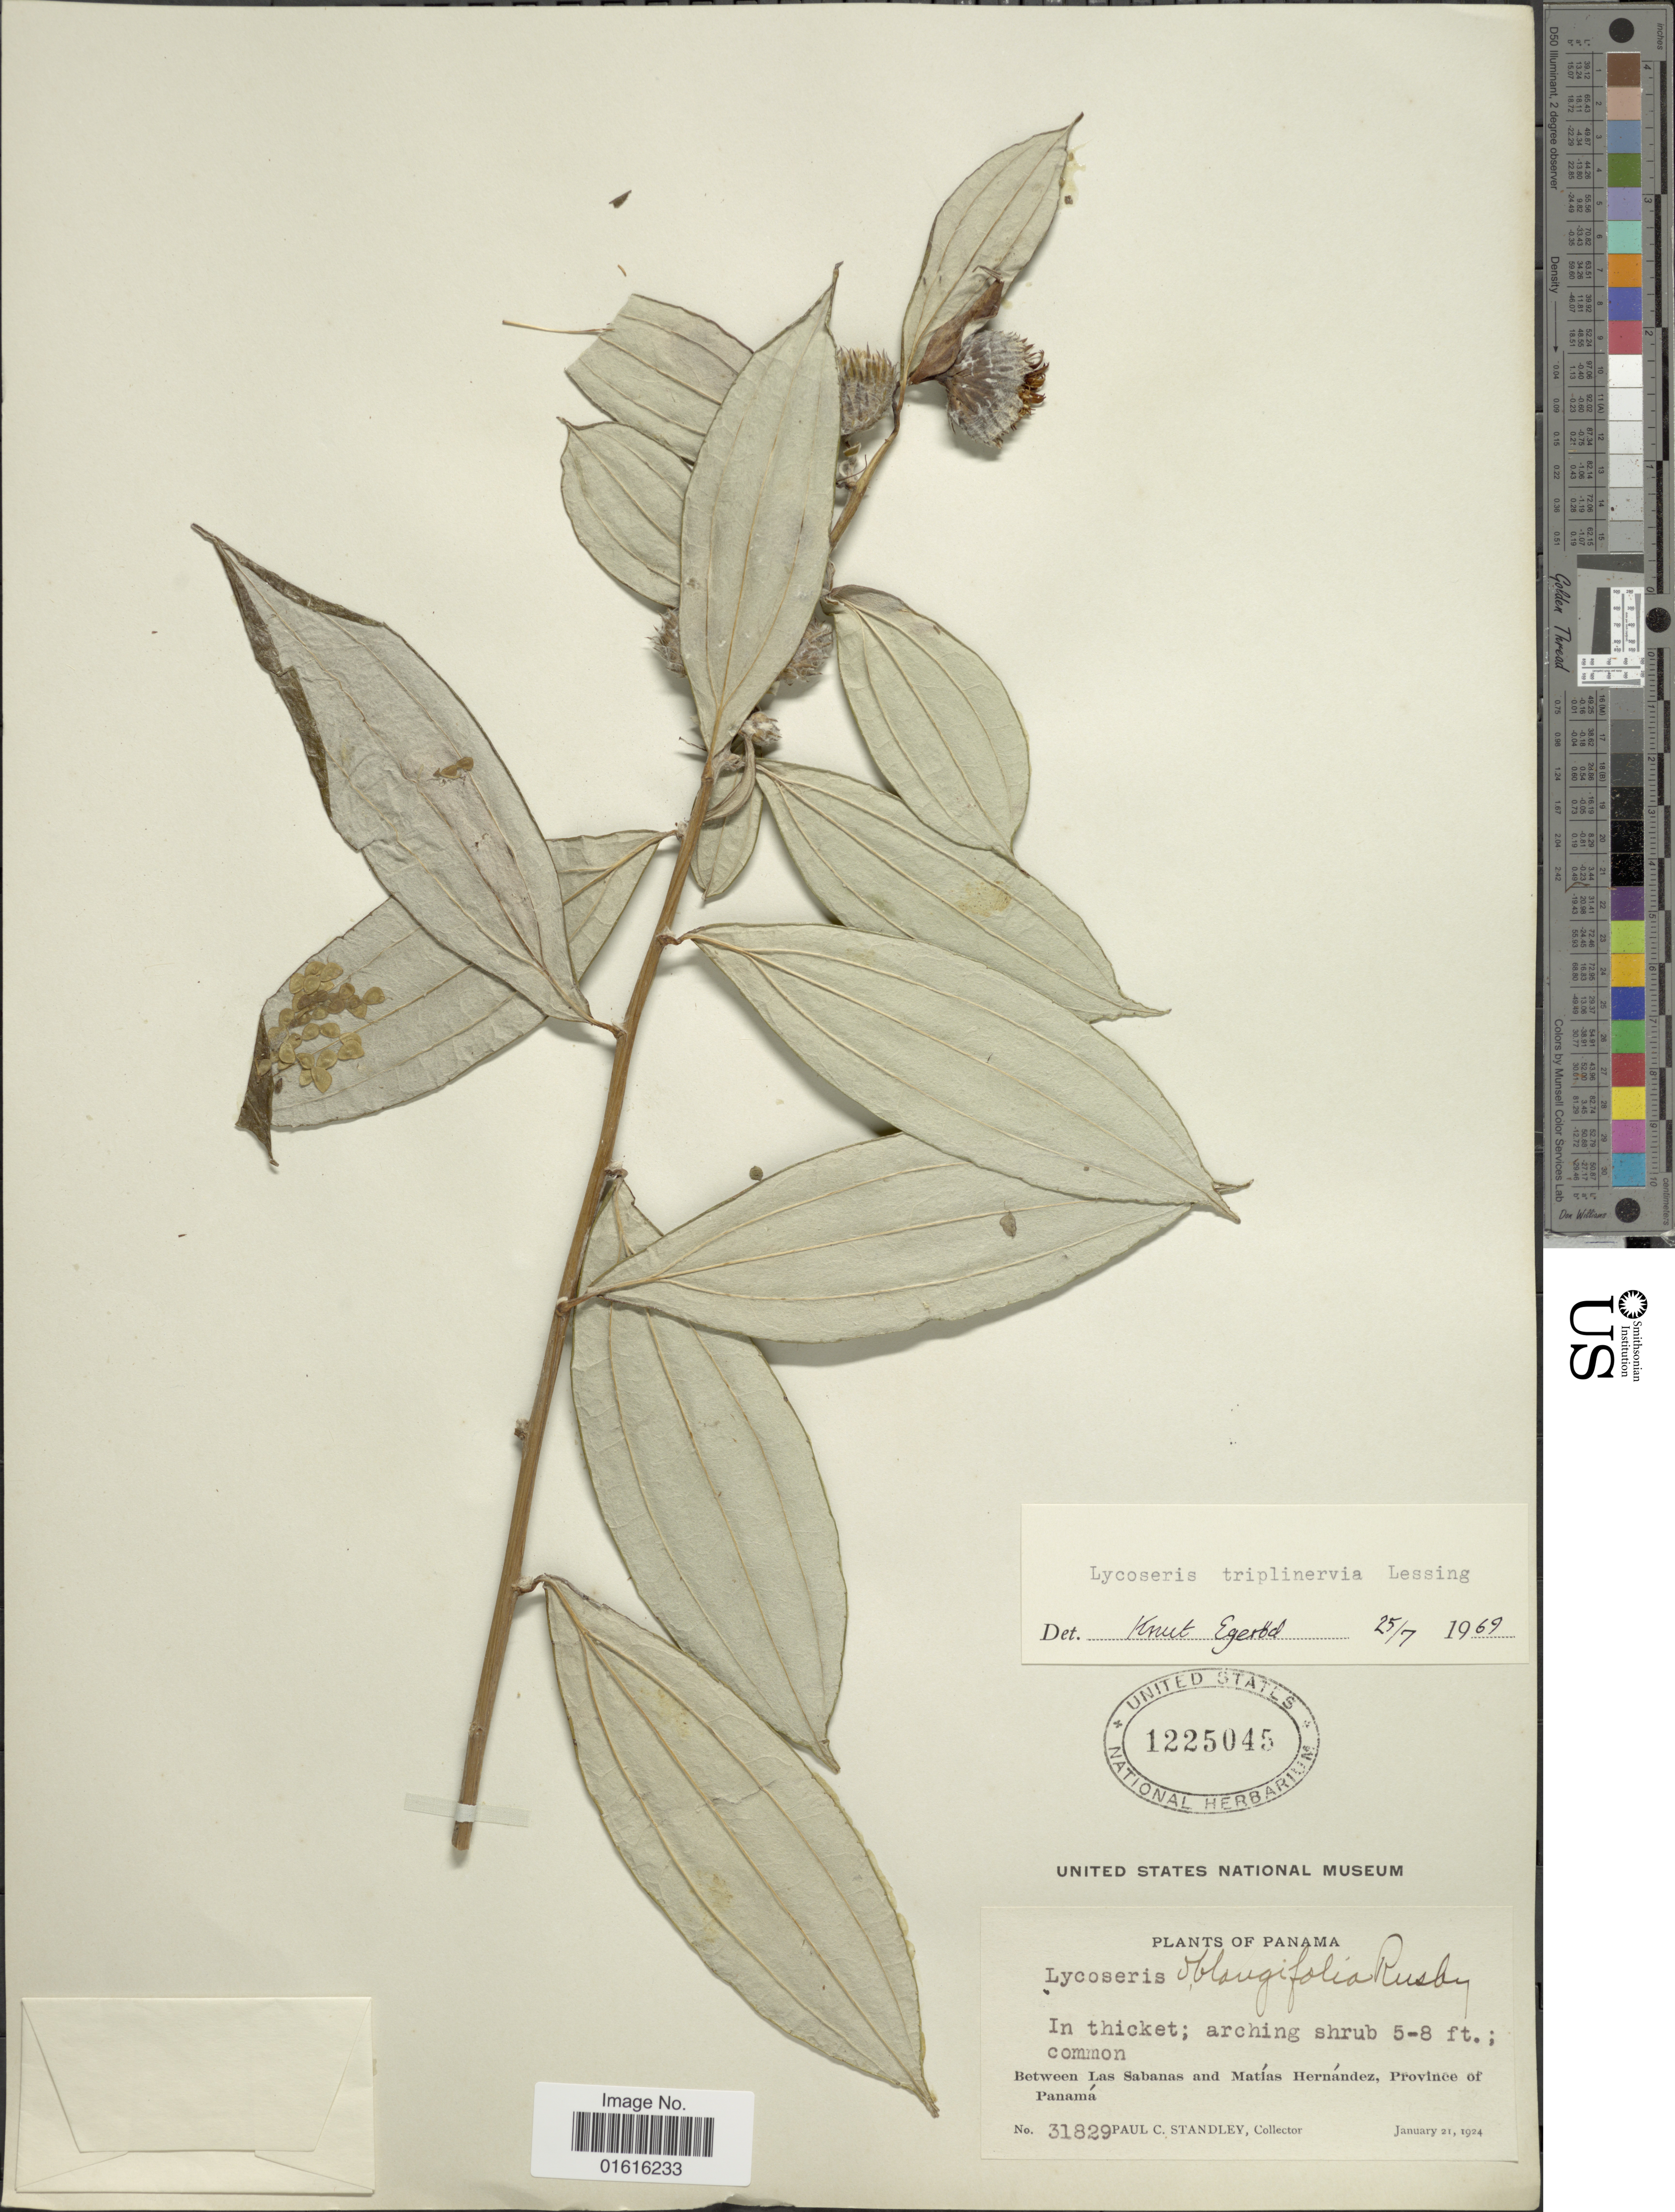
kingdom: Plantae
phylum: Tracheophyta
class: Magnoliopsida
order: Asterales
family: Asteraceae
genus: Lycoseris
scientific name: Lycoseris triplinervia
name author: Less.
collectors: P. C. Standley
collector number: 31829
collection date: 1924-01-21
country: Panama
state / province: Panamá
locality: Panama. Between las Sabanas and Matís Hernández, Province of Panamá.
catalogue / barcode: US 1225045